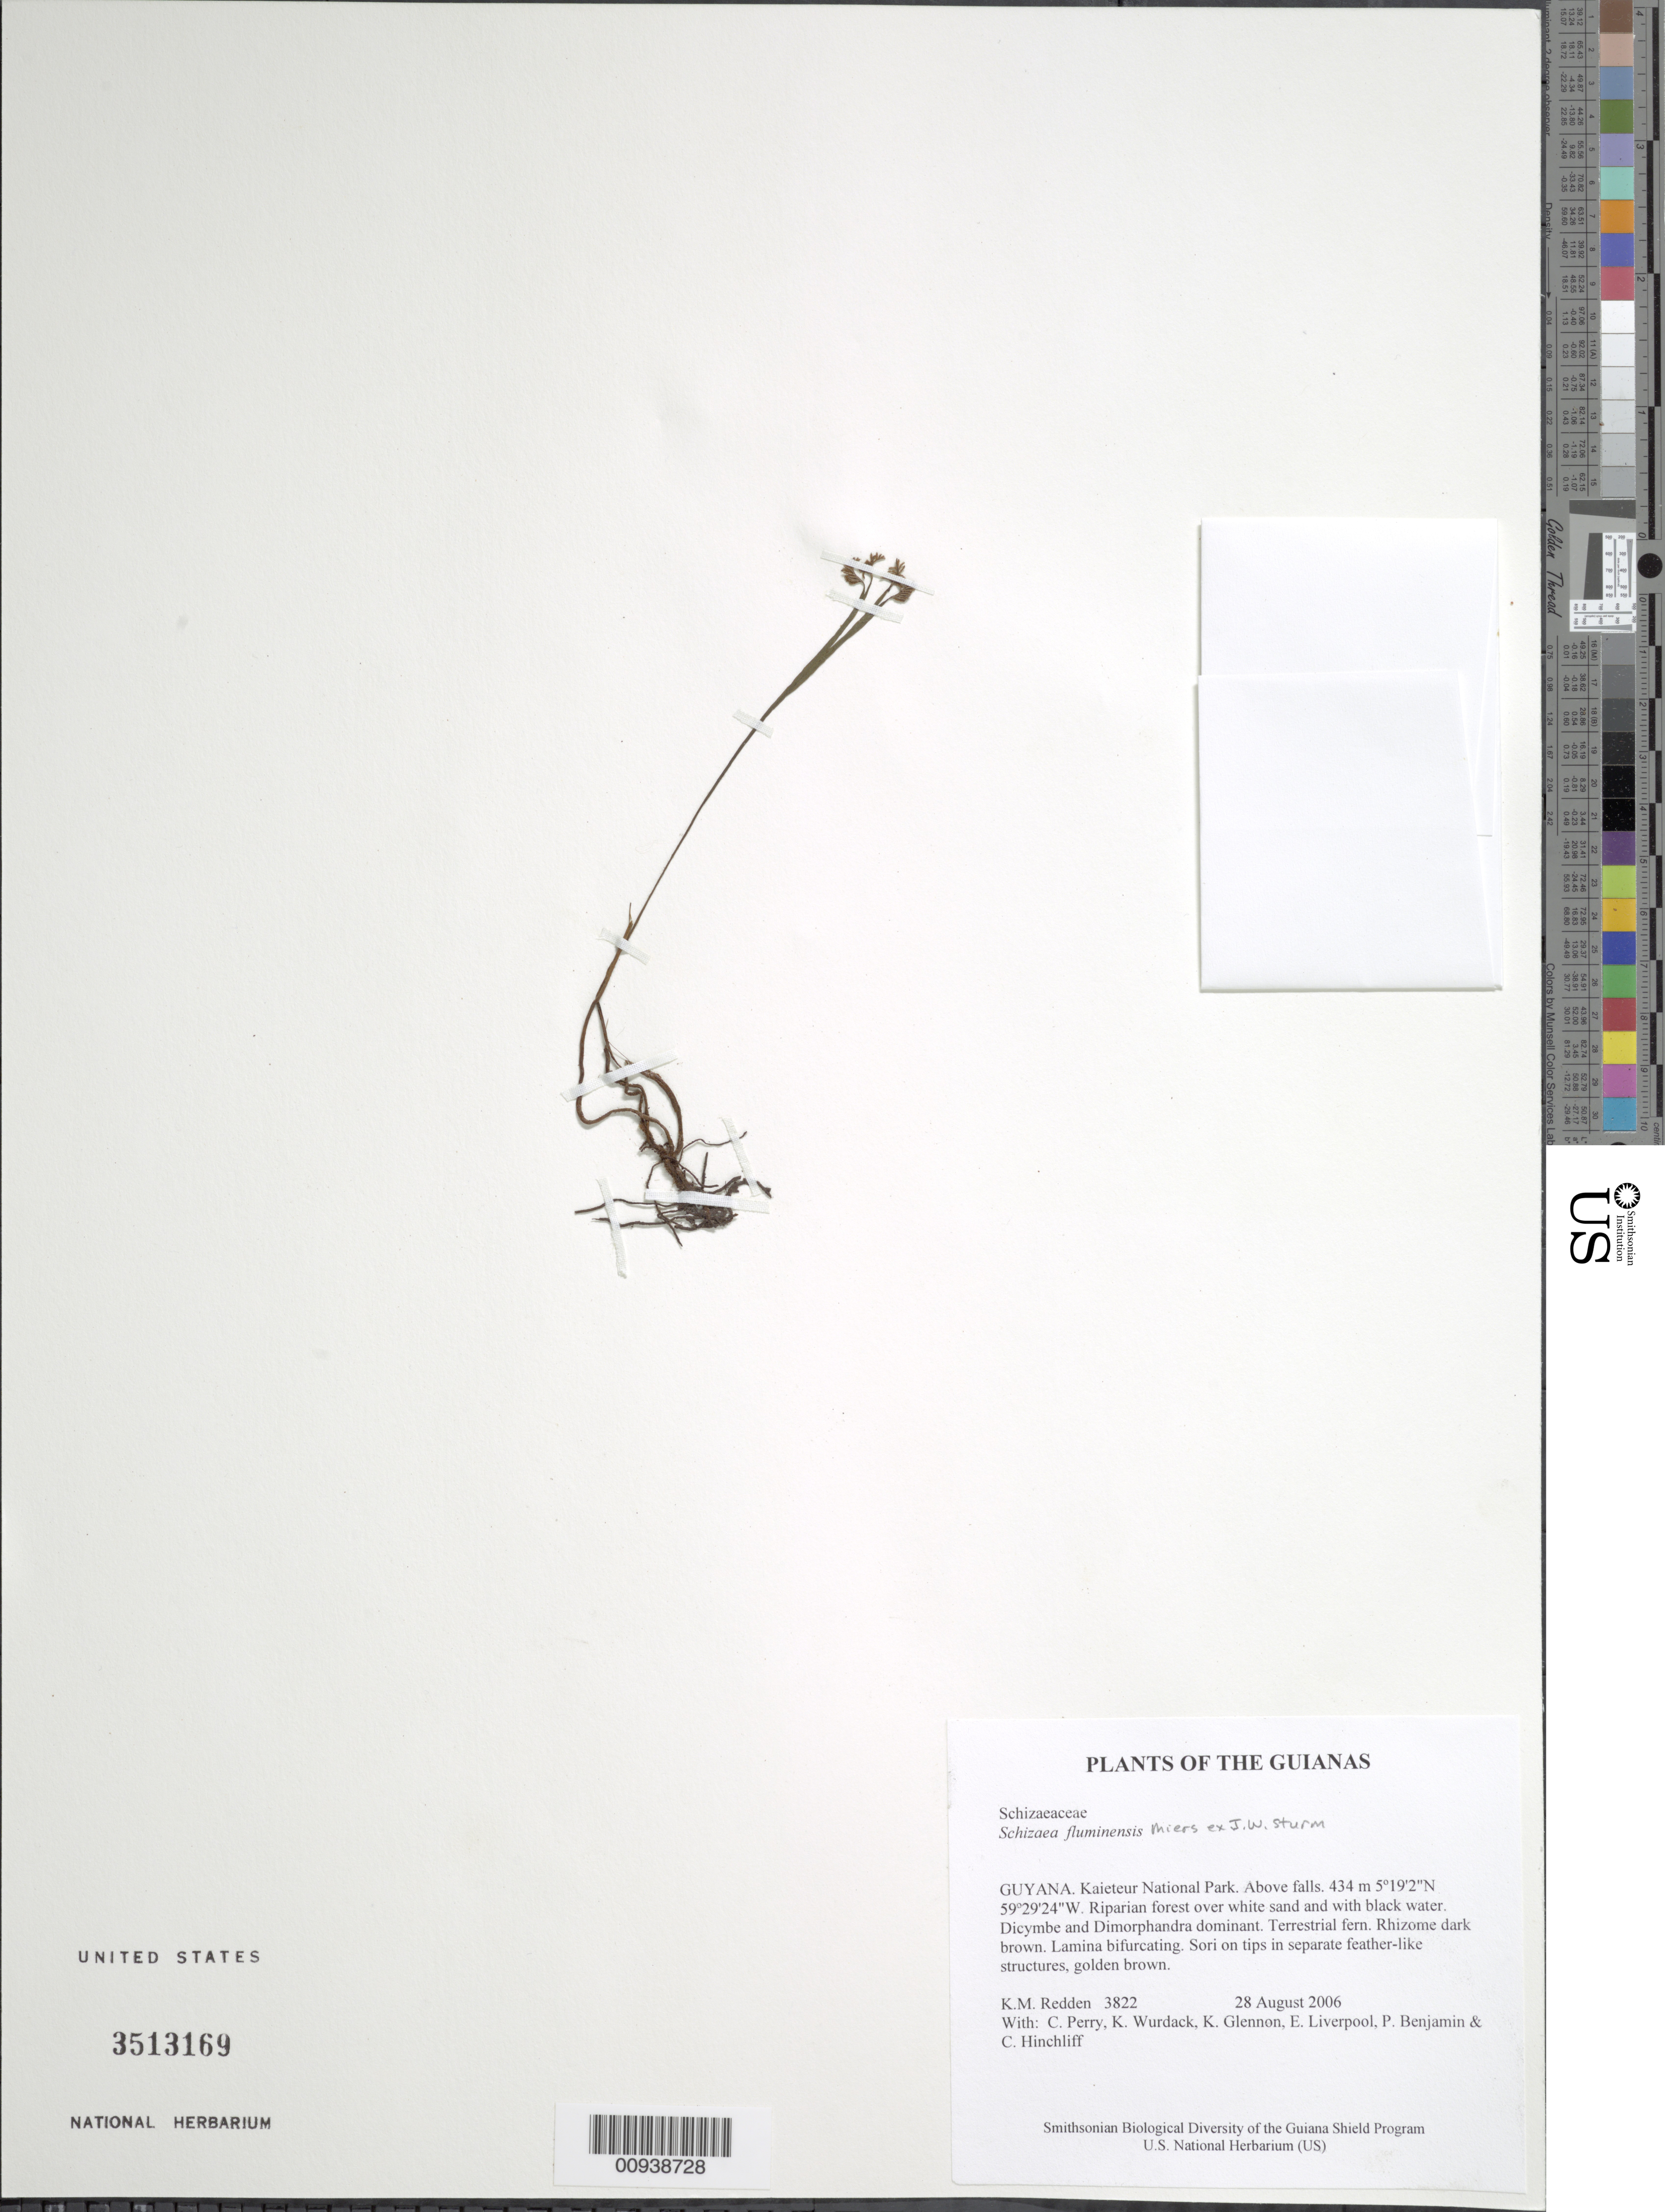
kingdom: Plantae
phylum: Tracheophyta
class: Polypodiopsida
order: Schizaeales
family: Schizaeaceae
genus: Schizaea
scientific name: Schizaea fluminensis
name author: Miers ex J.W. Sturm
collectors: K. M. Redden, C. Perry, K. Wurdack, K. Glennon, E. Liverpool, P. Benjamin & C. E. Hinchliff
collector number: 3822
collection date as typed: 28 August 2006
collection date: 2006-08-28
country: Guyana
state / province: Potaro-Siparuni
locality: Kaieteur National Park. Above falls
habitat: Riparian forest over white sand and with black water. Dicymbe and Dimorphandra dominant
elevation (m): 434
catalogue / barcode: US 3513169